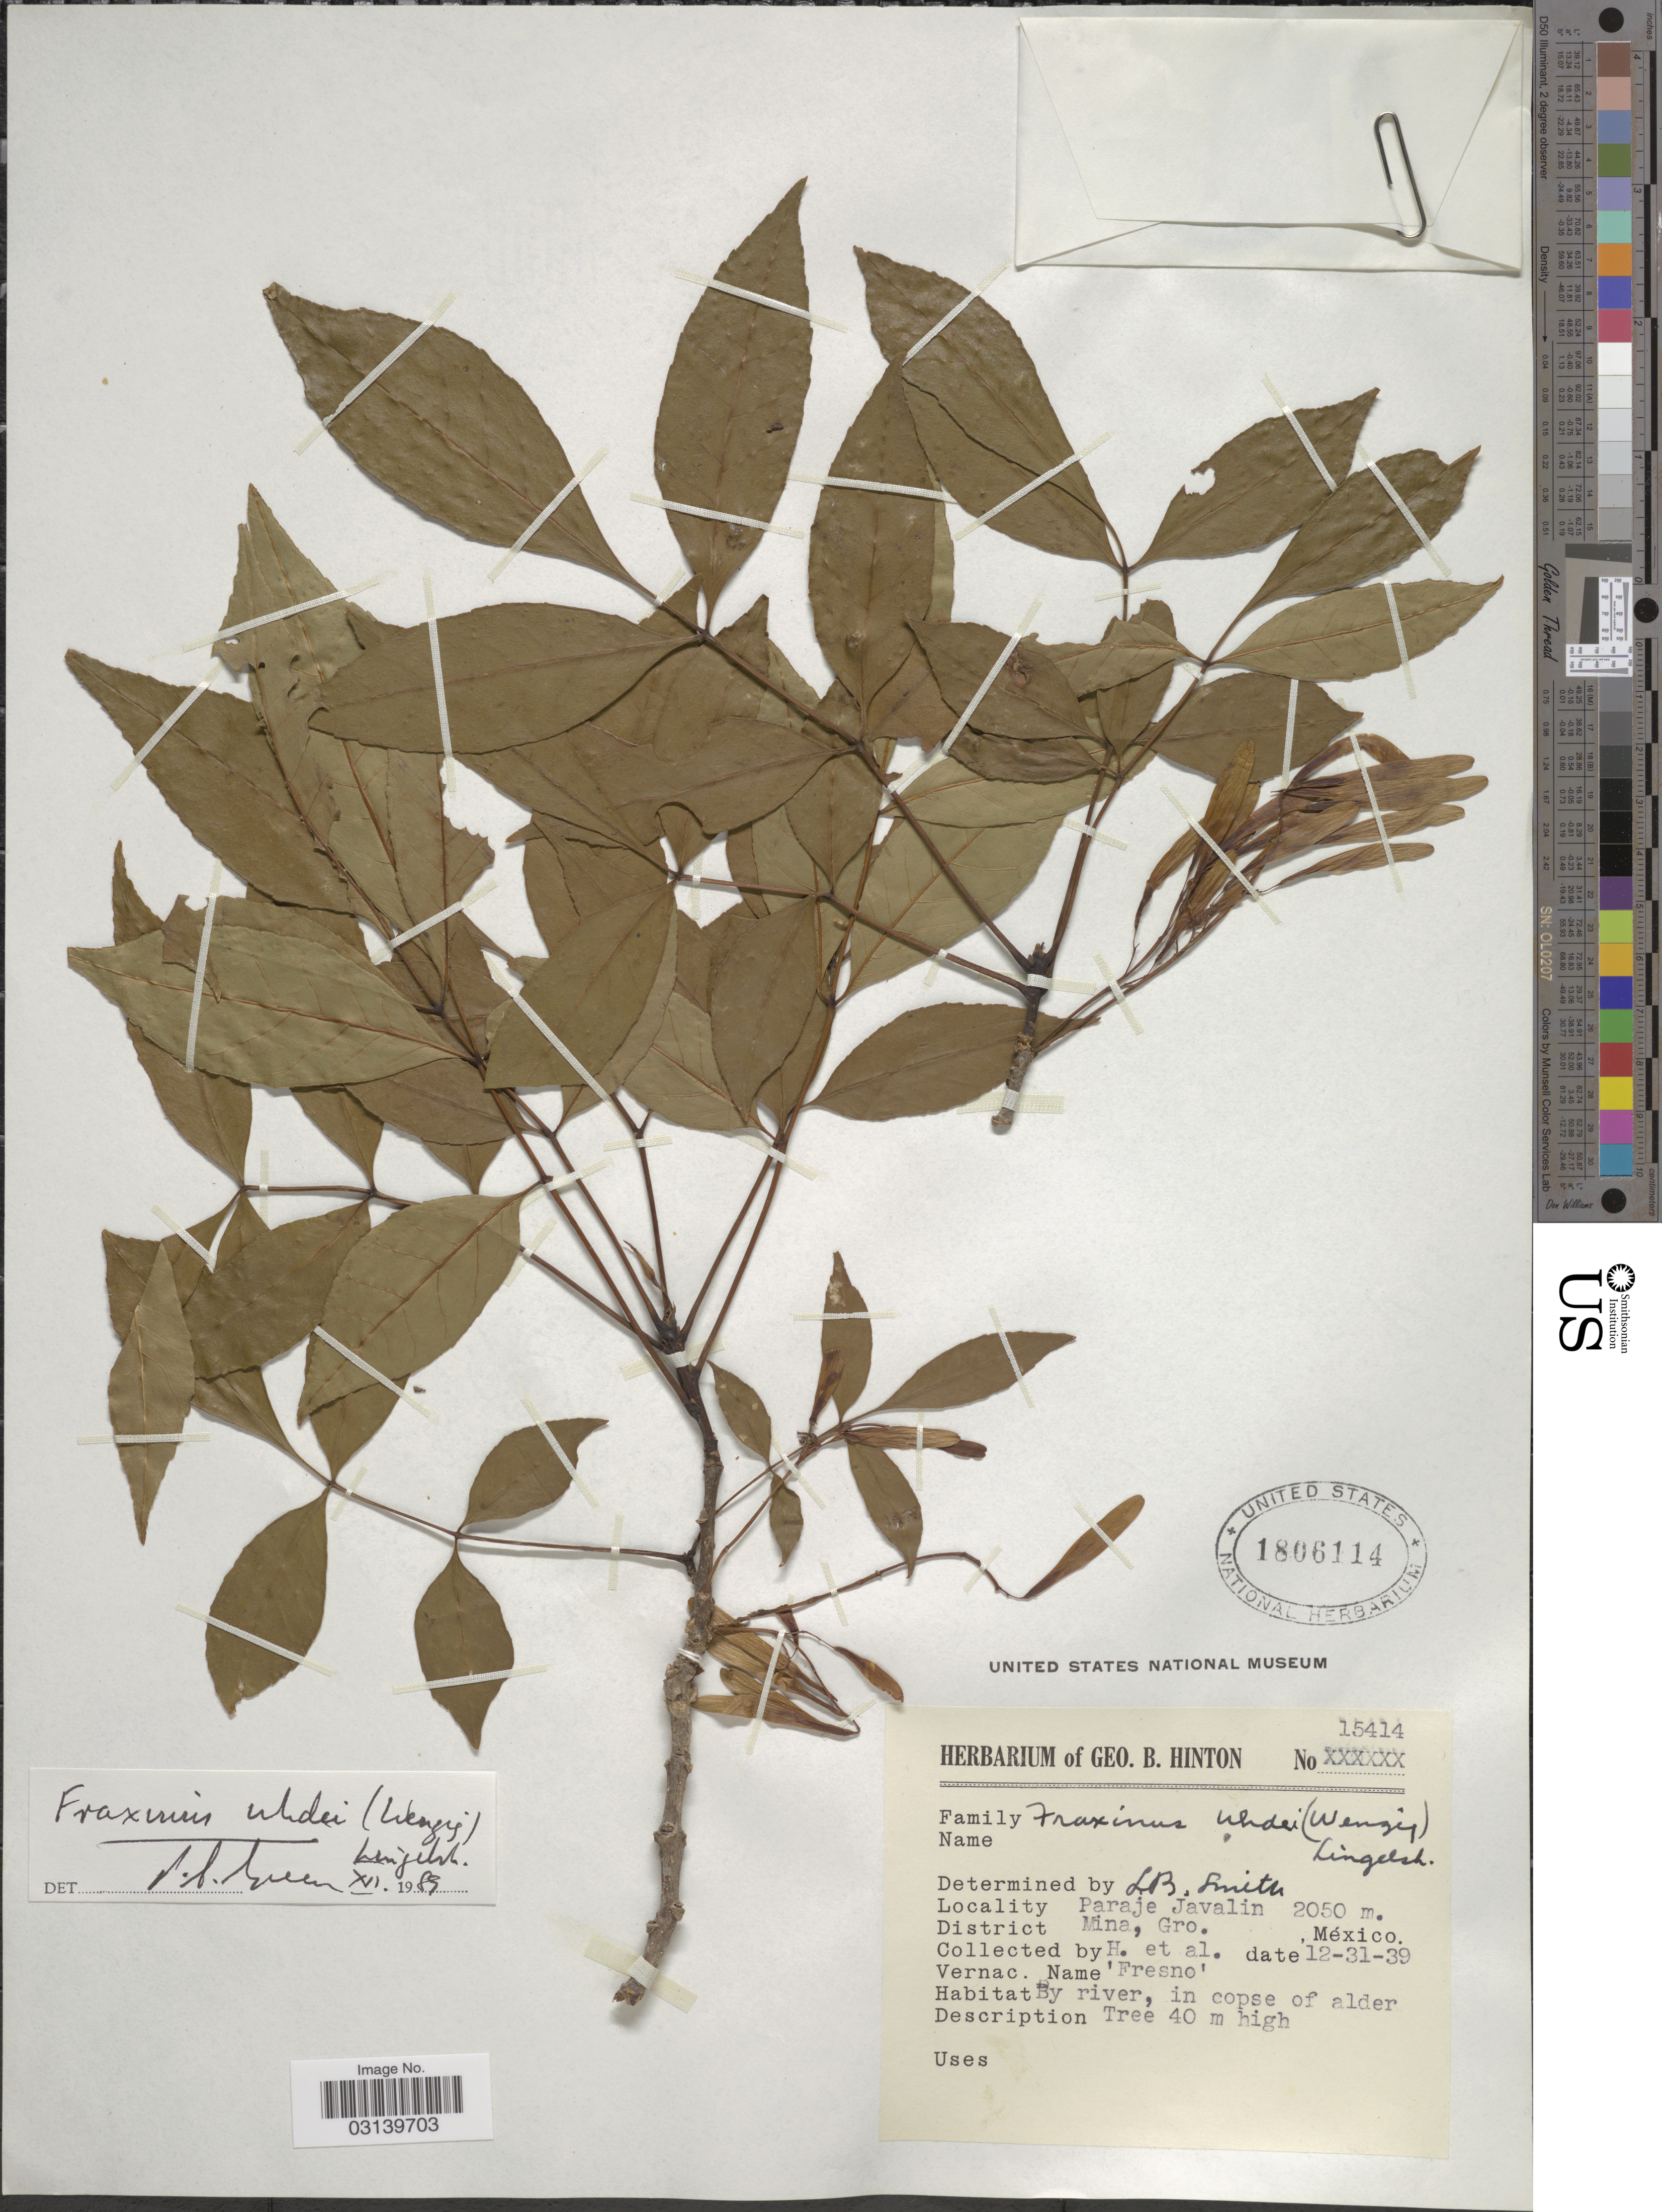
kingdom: Plantae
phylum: Tracheophyta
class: Magnoliopsida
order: Lamiales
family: Oleaceae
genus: Fraxinus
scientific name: Fraxinus uhdei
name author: (Wenz.) Lingelsh.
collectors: G. B. Hinton & et al.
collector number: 15414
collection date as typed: Transcribed d/m/y: 31/12/39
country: Mexico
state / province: Guerrero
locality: Paraje Javalin. District Mina.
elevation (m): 2050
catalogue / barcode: US 1806114